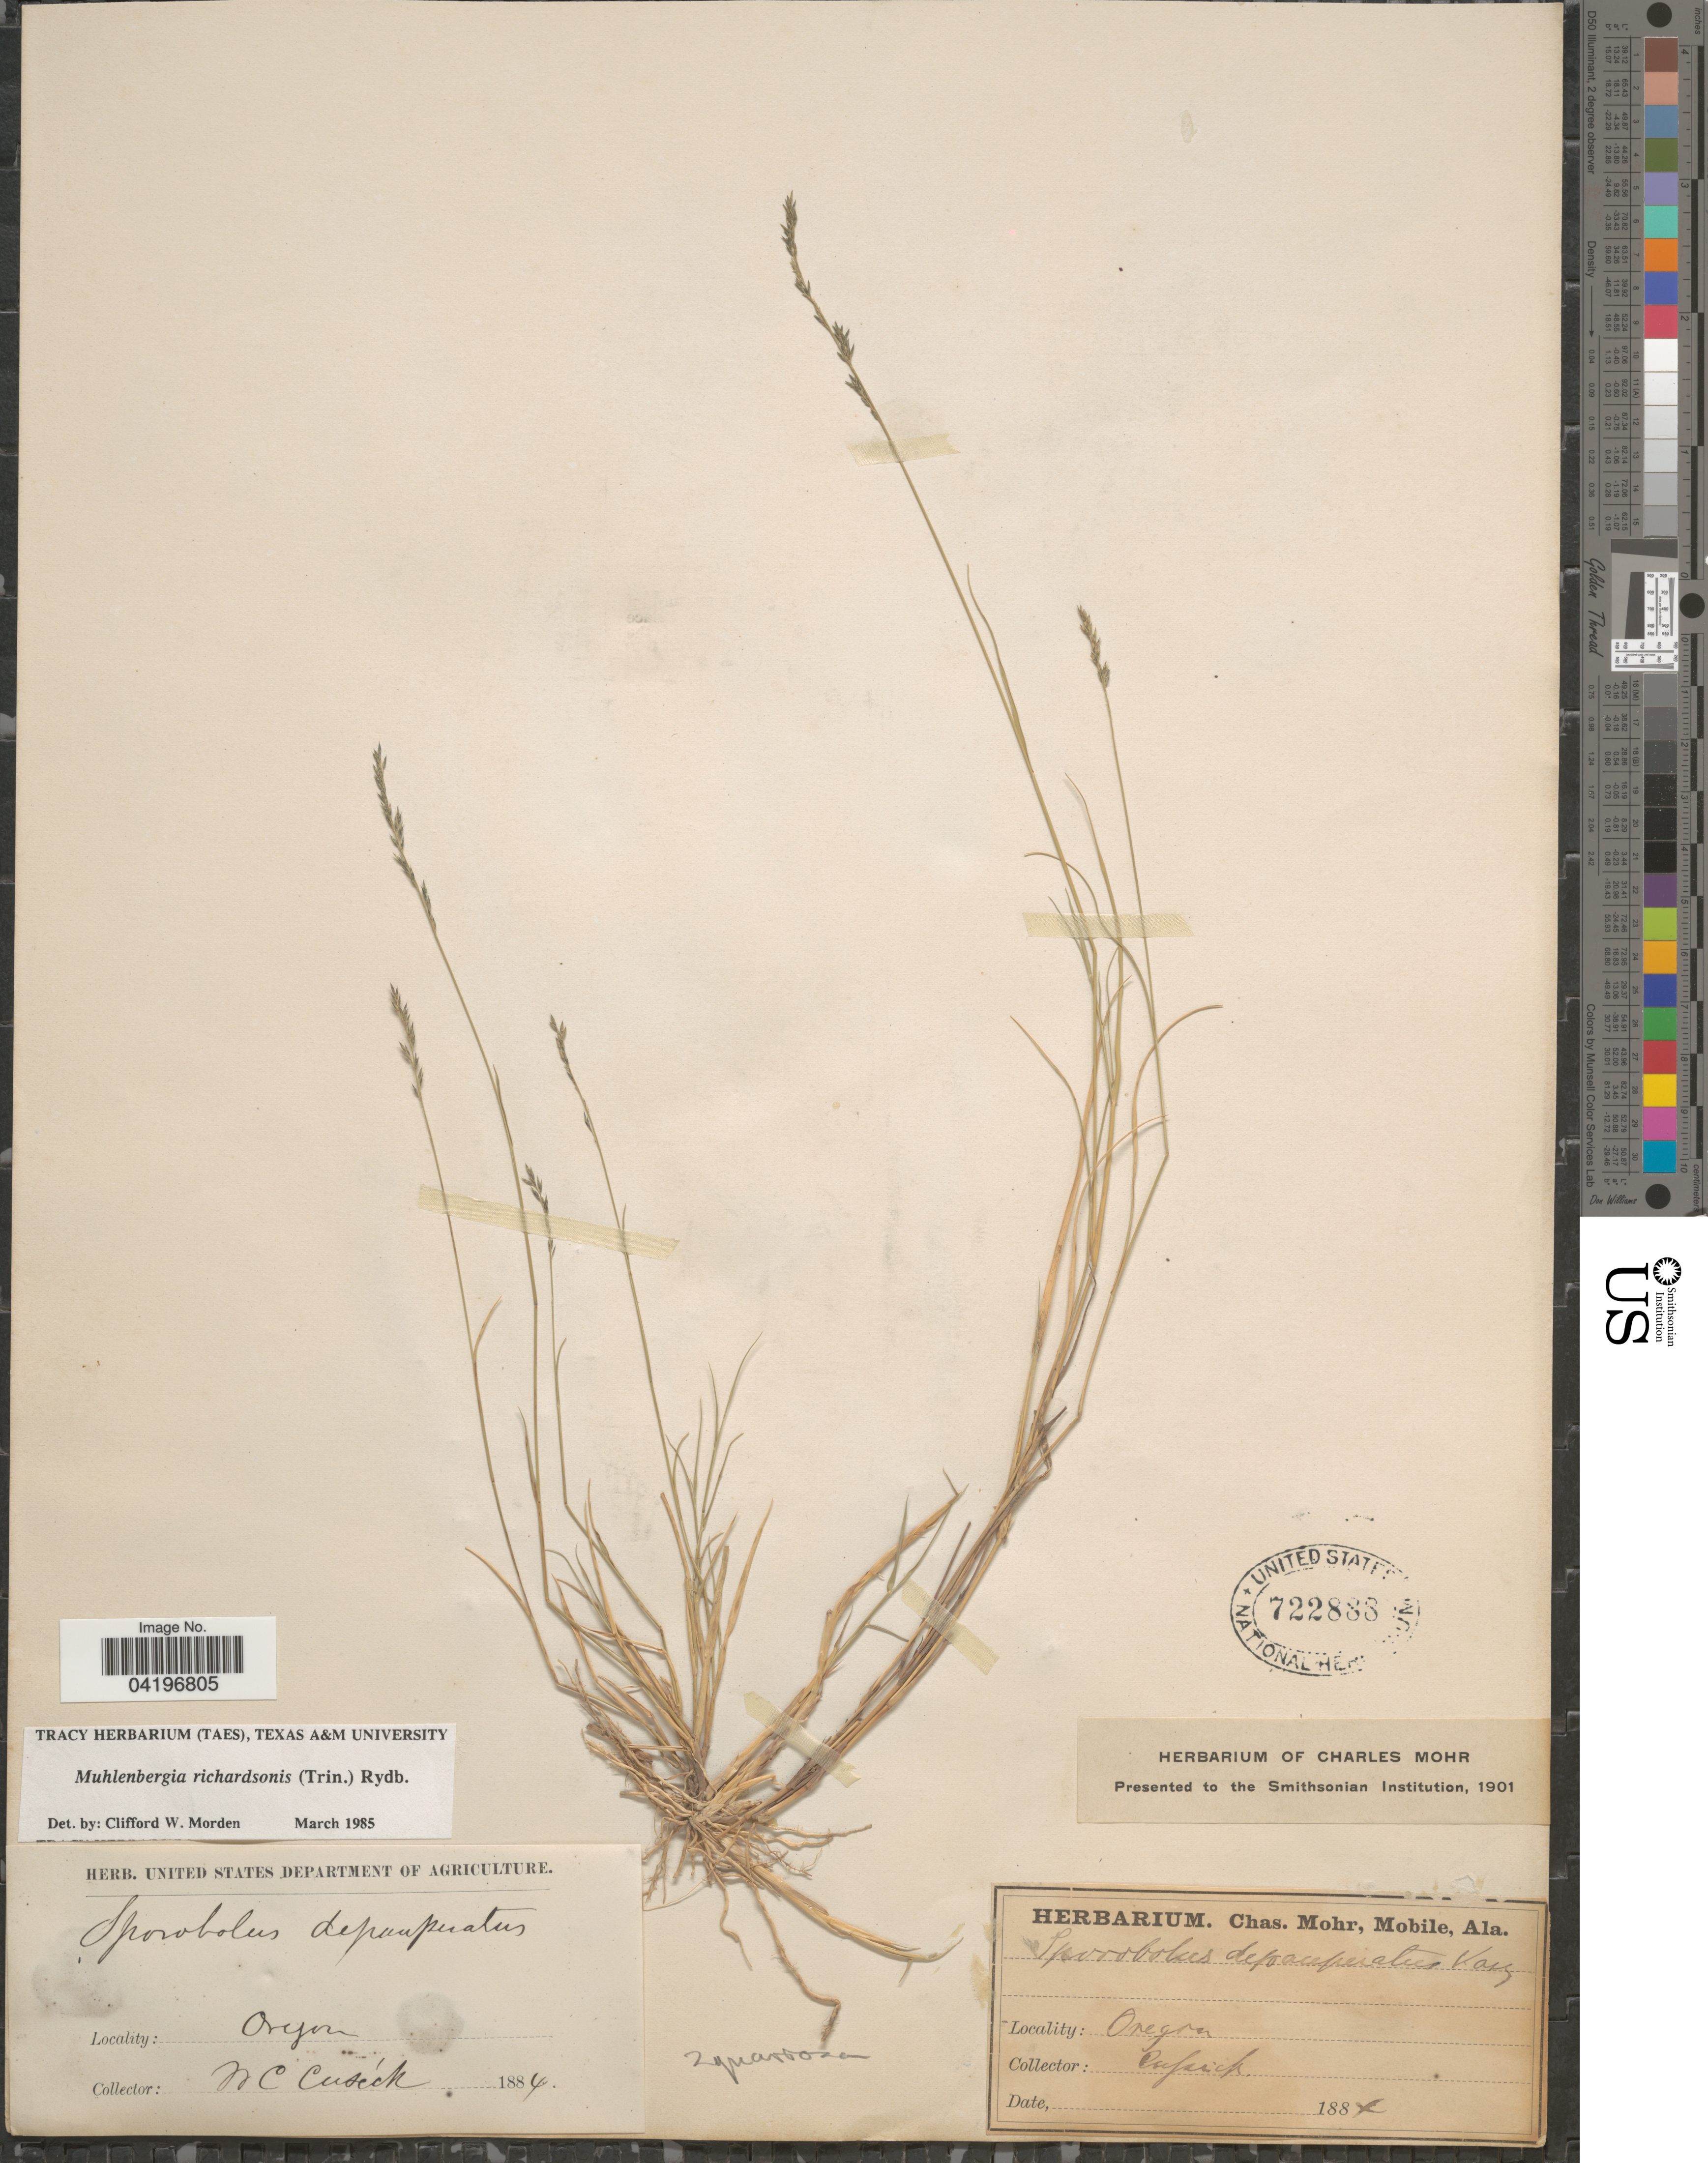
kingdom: Plantae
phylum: Tracheophyta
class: Liliopsida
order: Poales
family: Poaceae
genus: Muhlenbergia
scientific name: Muhlenbergia richardsonis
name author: (Trin.) Rydb.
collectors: W. C. Cusick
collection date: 1884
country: United States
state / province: Oregon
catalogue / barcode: US 722888